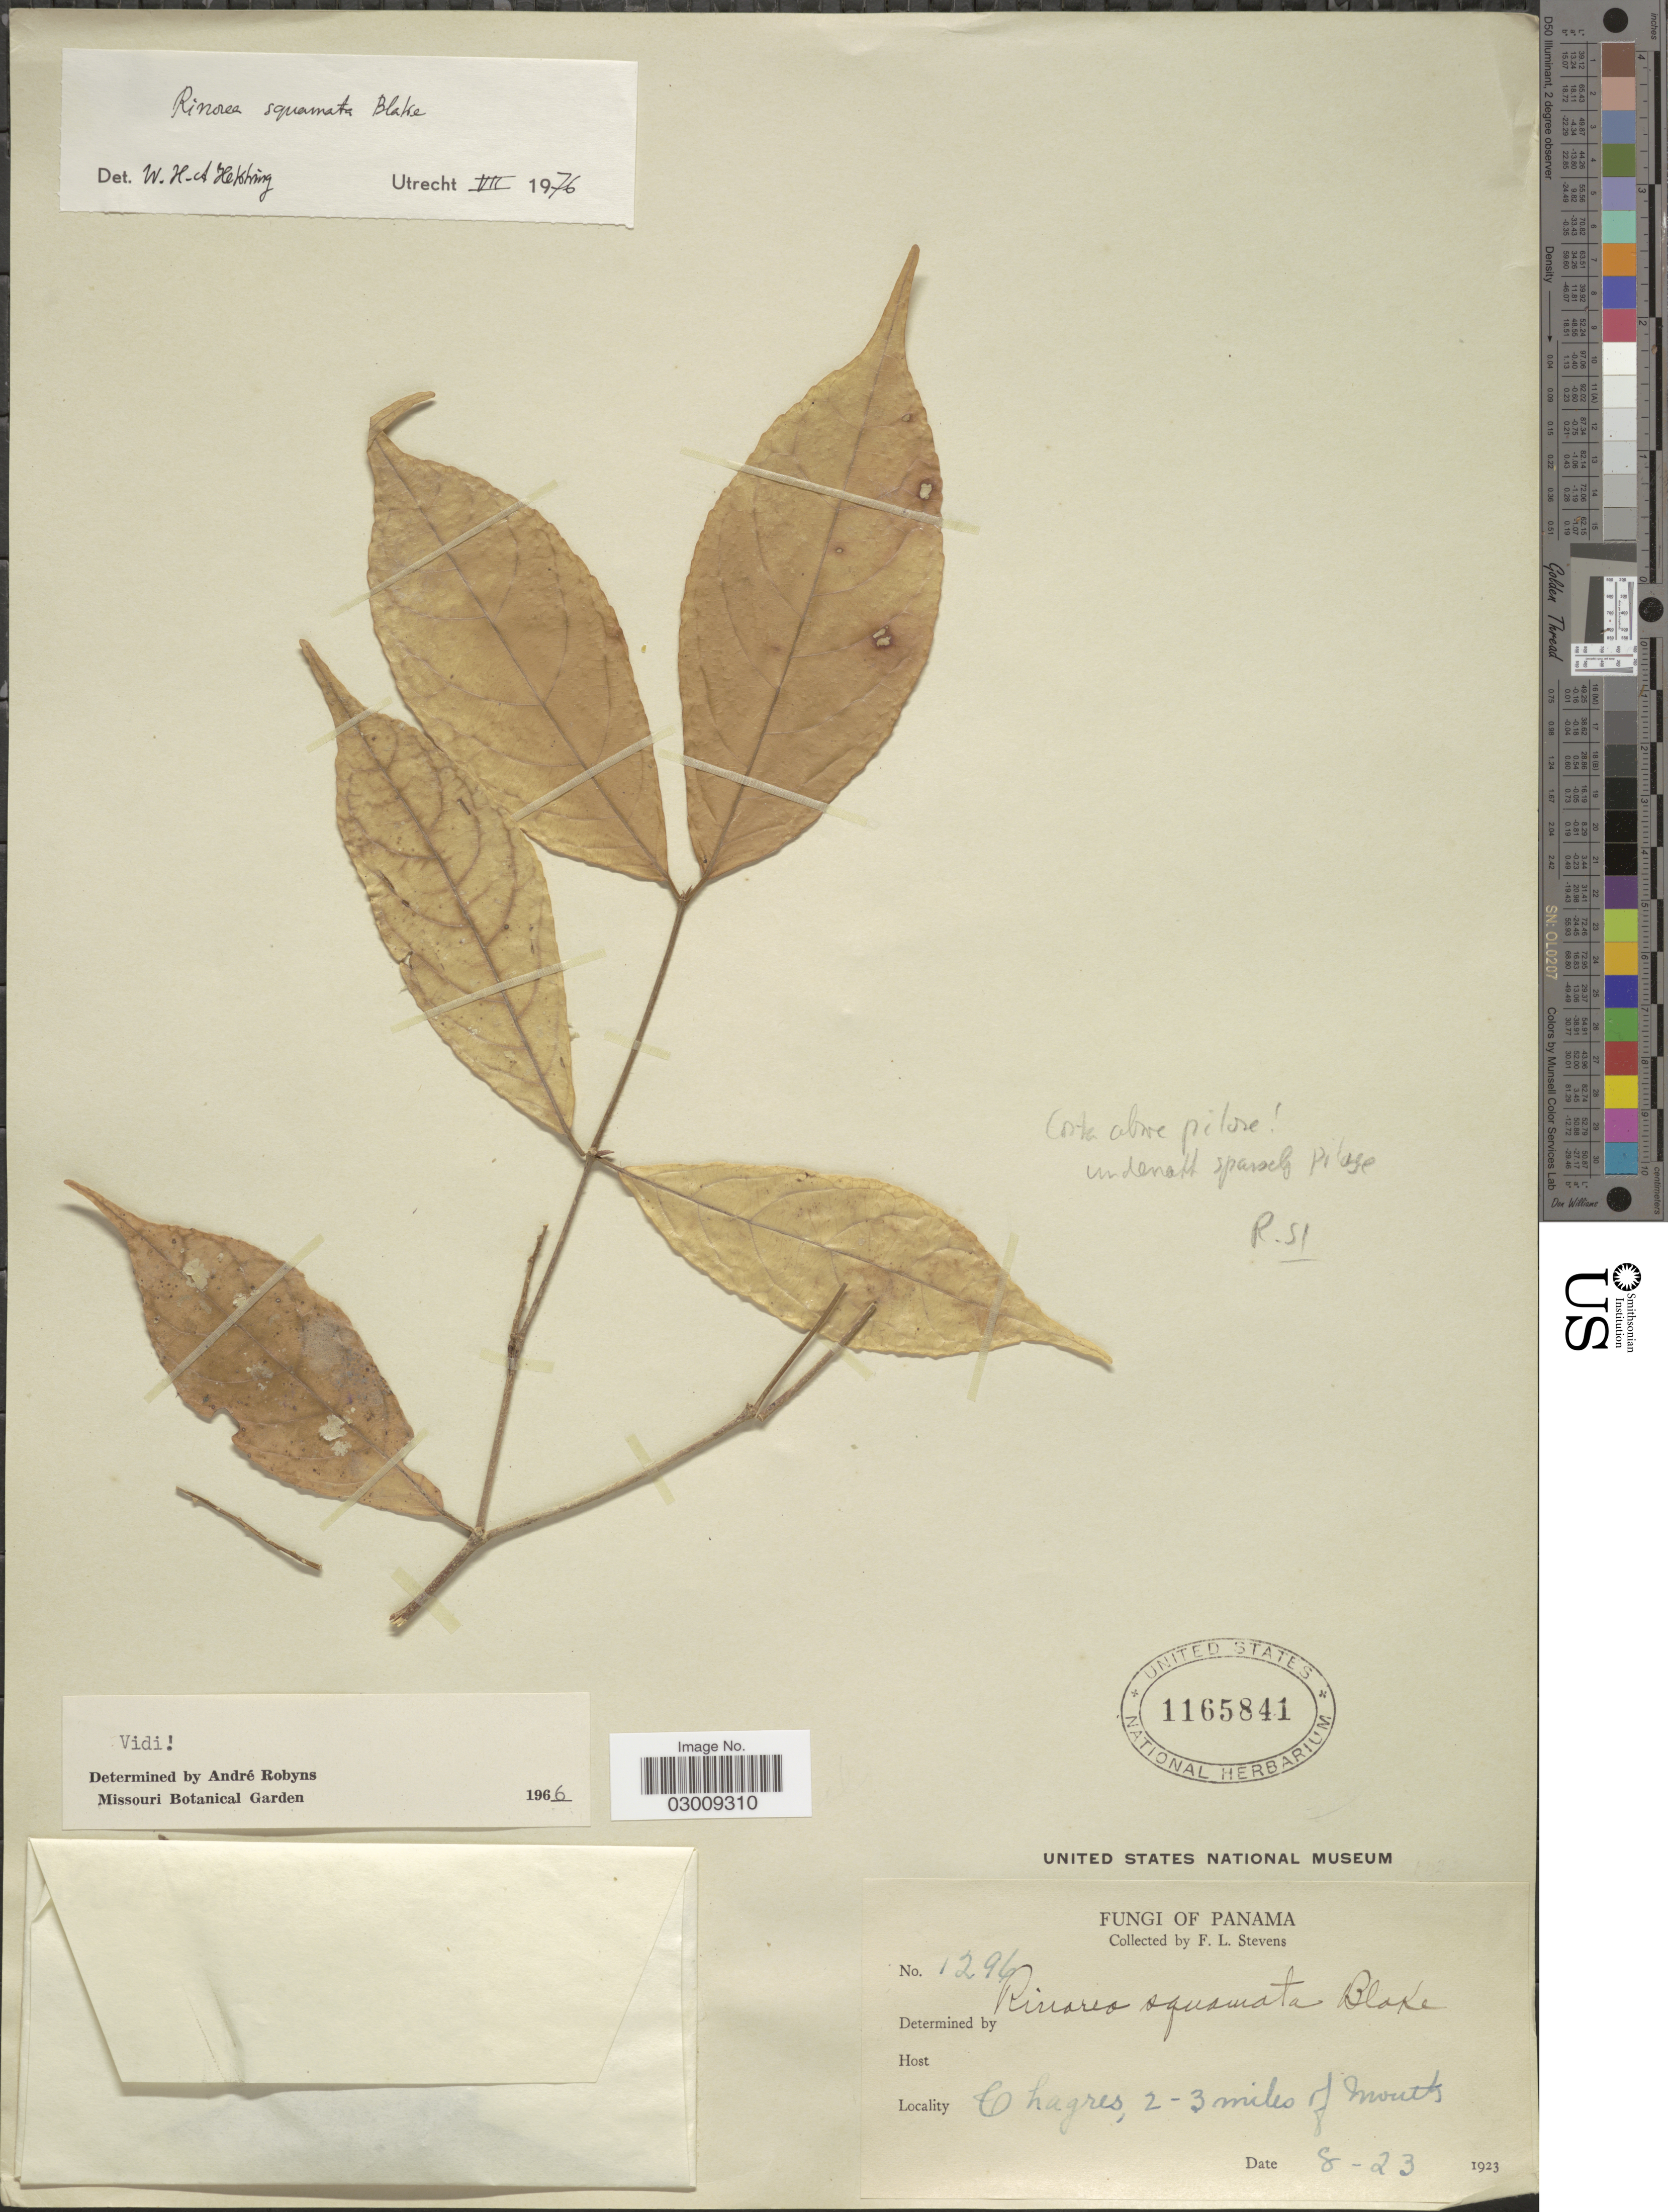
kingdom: Plantae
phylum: Tracheophyta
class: Magnoliopsida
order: Malpighiales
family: Violaceae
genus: Rinorea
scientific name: Rinorea squamata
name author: S.F. Blake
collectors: F. L. Stevens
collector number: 1296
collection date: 1923-08-23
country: Panama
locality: Chagres, 2-3 miles of mouth.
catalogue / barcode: US 1165841